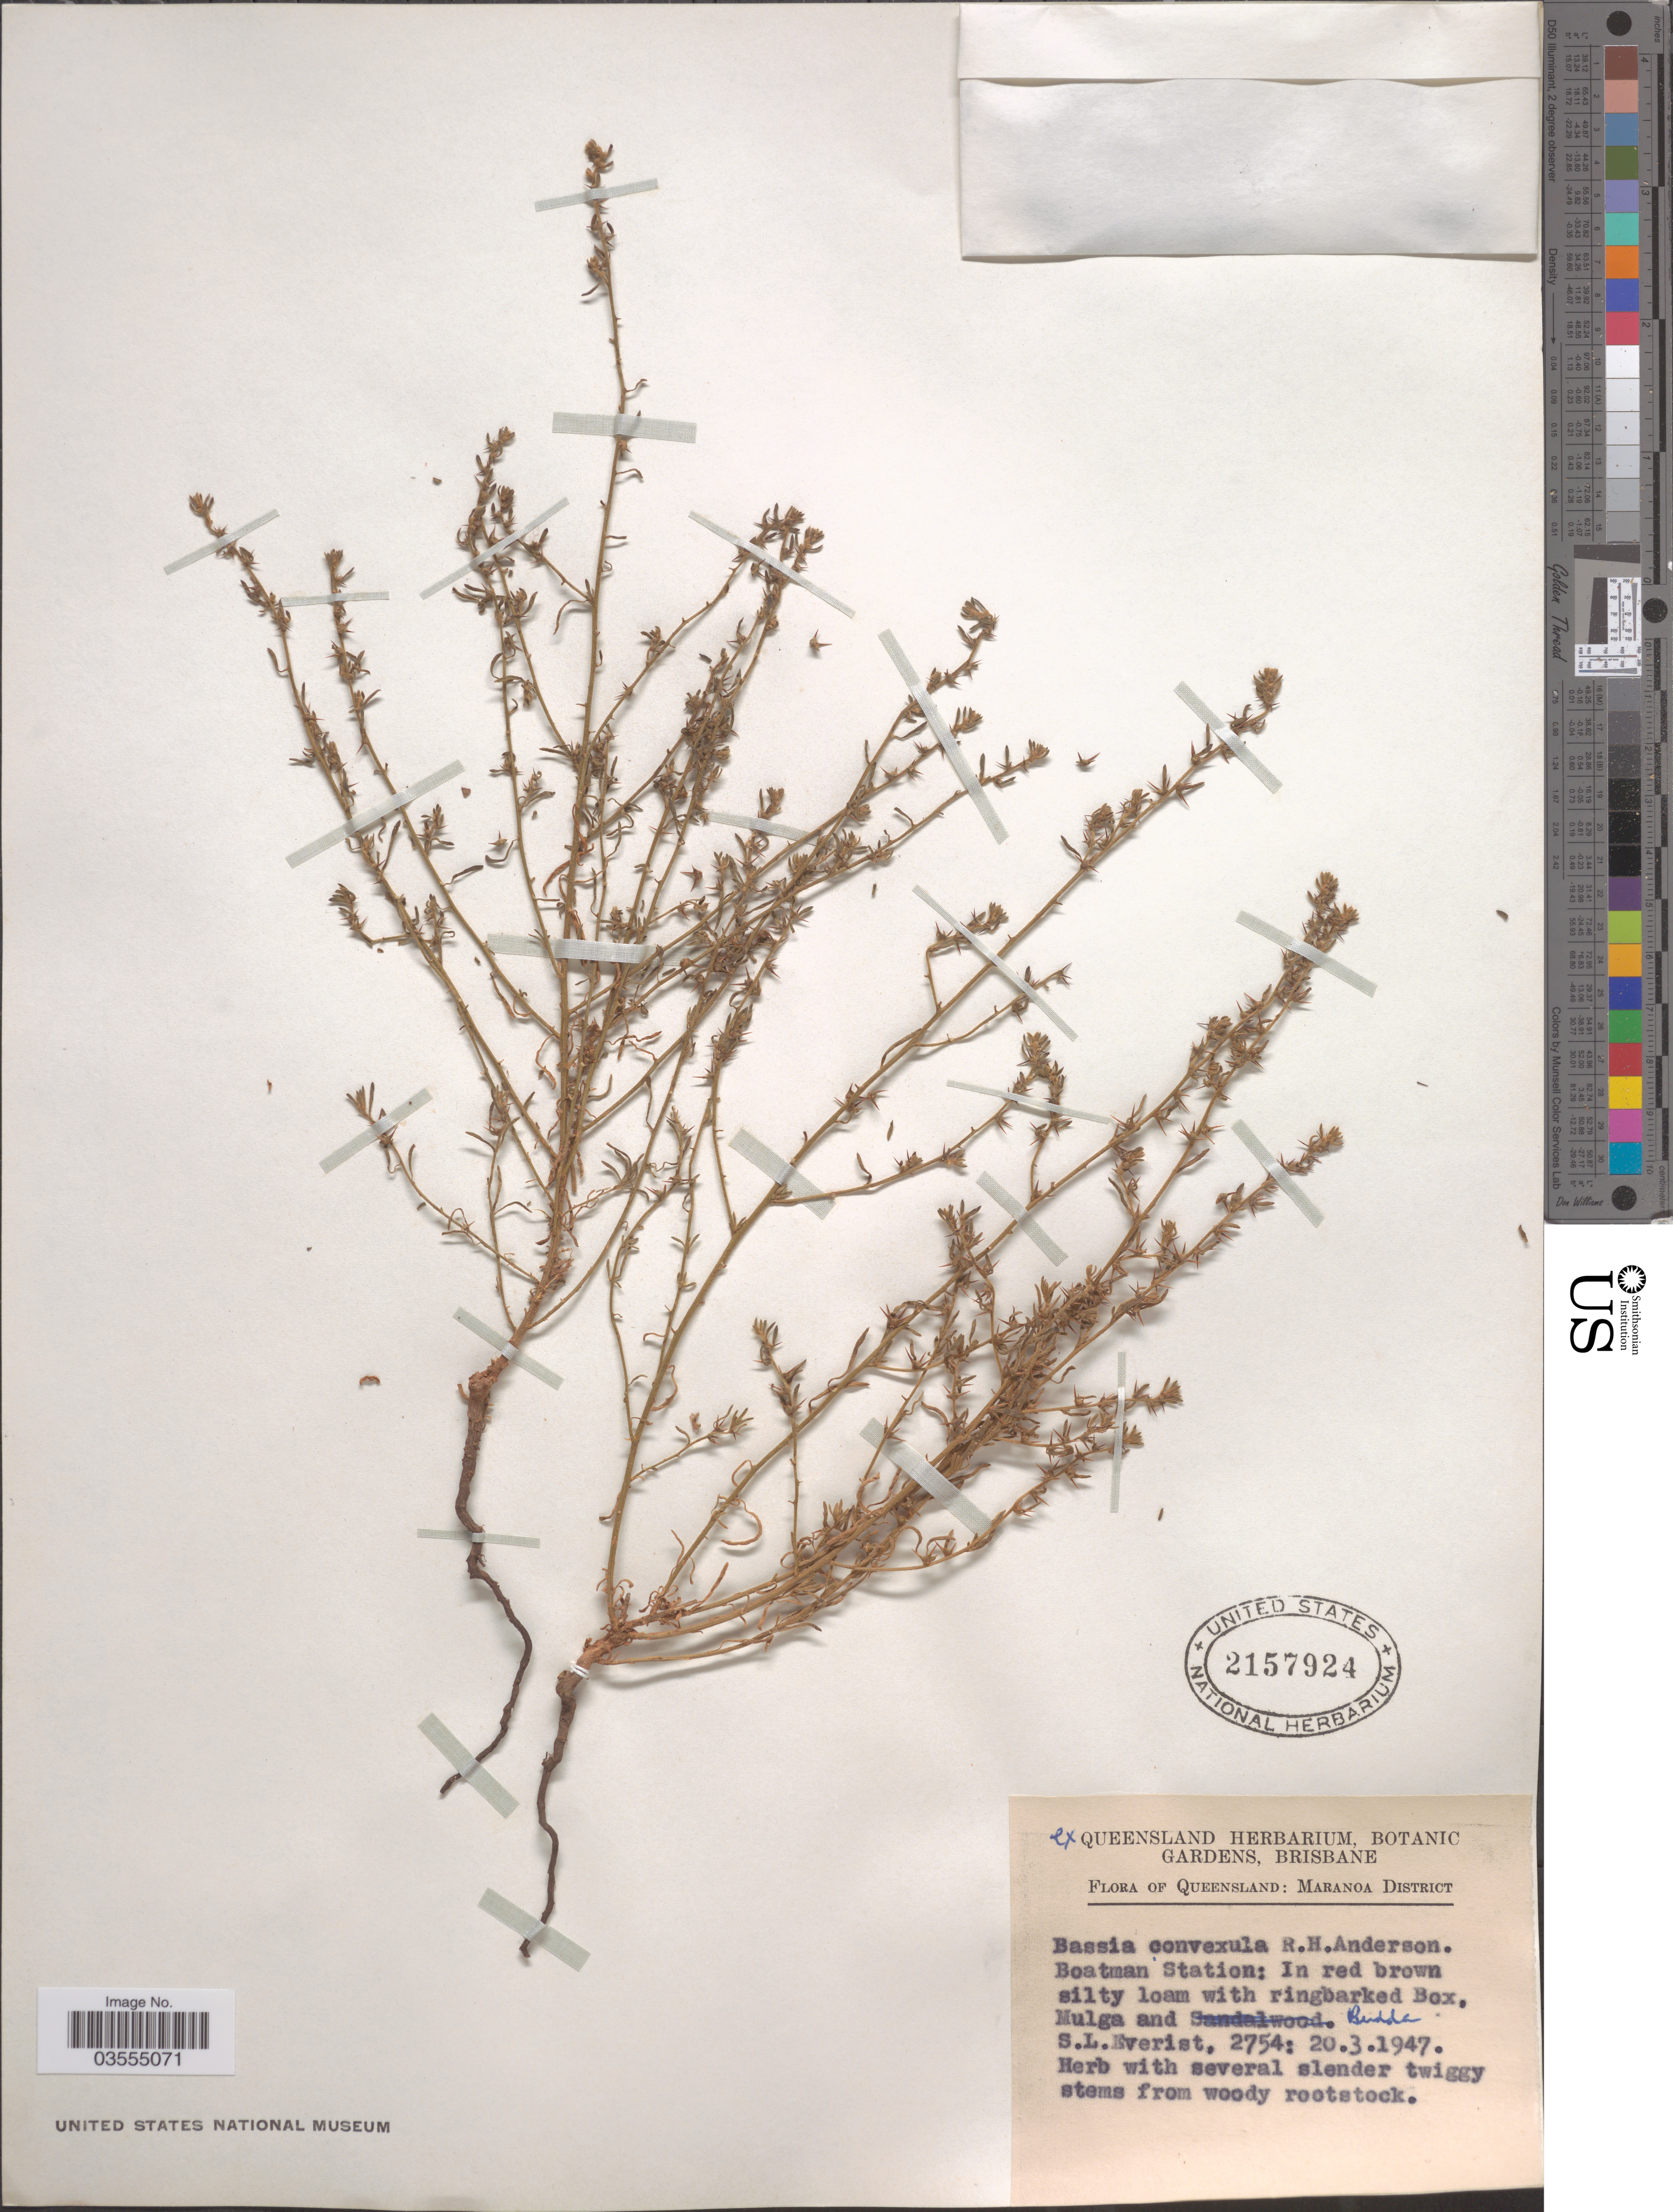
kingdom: Plantae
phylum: Tracheophyta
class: Magnoliopsida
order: Caryophyllales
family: Amaranthaceae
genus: Sclerolaena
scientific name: Sclerolaena convexula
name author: (R.H. Anderson) A.J. Scott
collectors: S. Everist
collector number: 2754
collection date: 1947-03-20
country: Australia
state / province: Queensland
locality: Maranoa District. Boatman Station.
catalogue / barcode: US 2157924